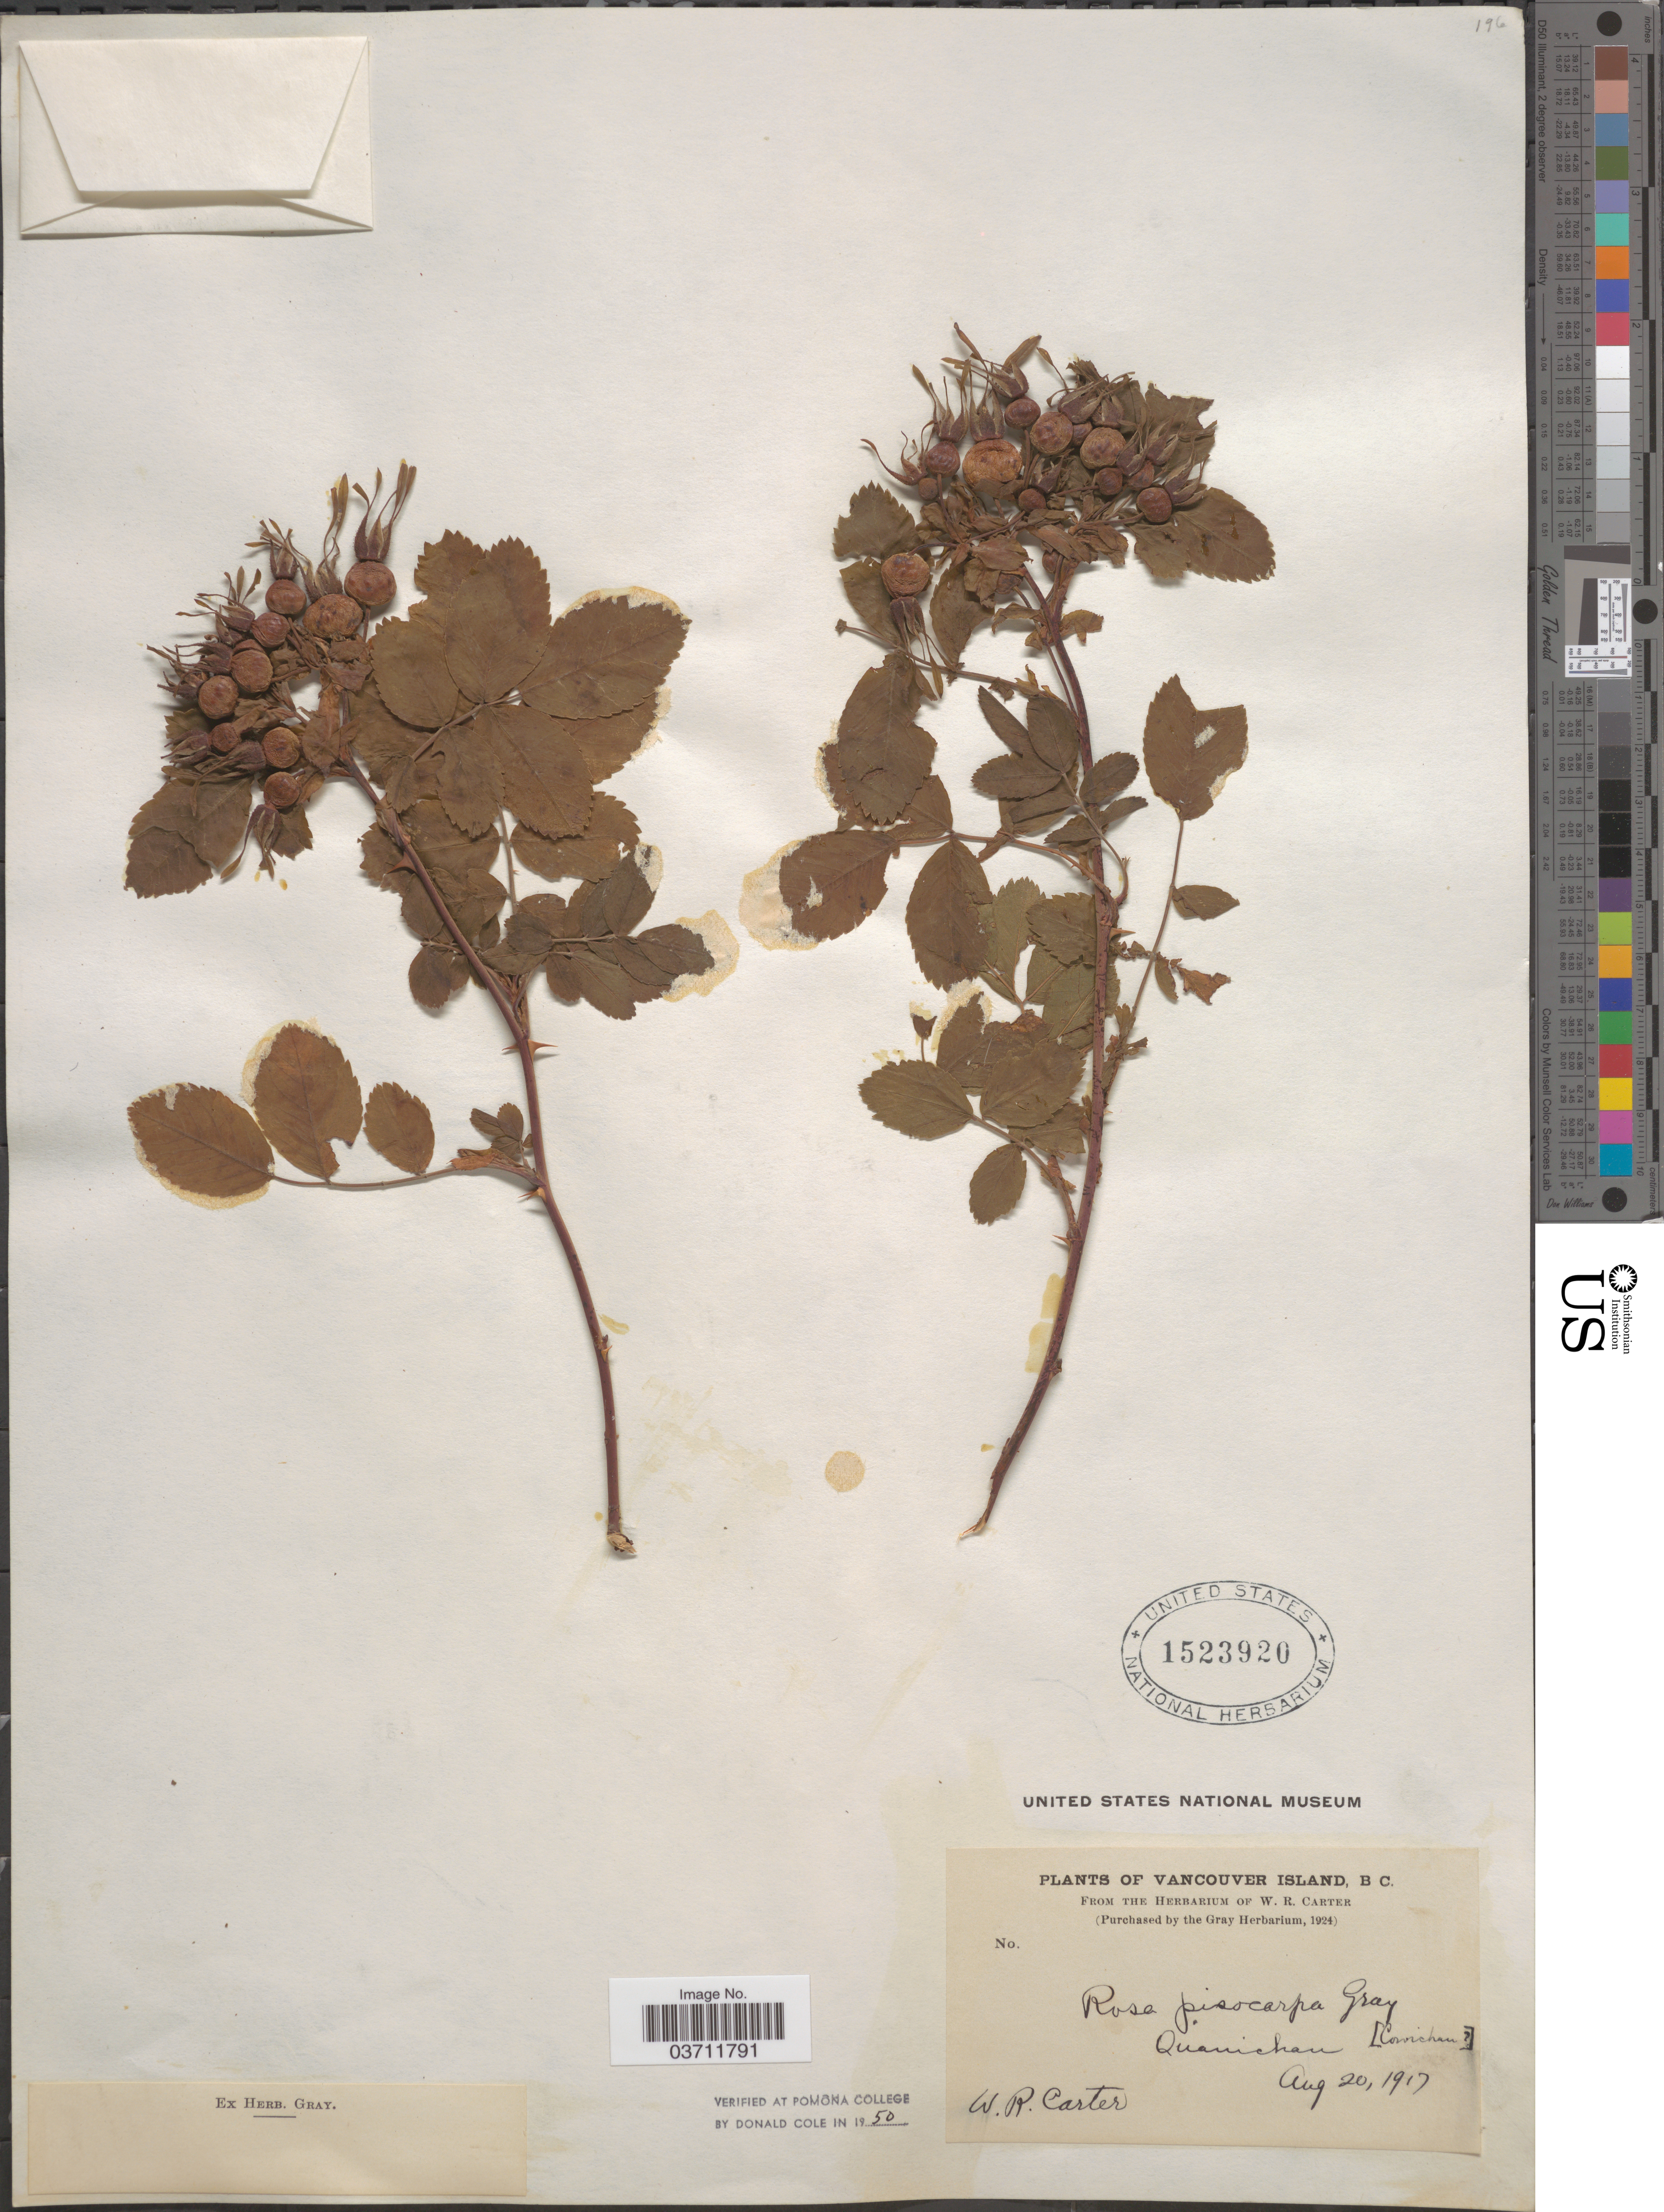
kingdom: Plantae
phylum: Tracheophyta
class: Magnoliopsida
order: Rosales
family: Rosaceae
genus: Rosa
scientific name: Rosa pisocarpa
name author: A. Gray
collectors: W. R. Carter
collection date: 1917-08-20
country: Canada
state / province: British Columbia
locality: Vancouver Island. Quanichan [Cowichan].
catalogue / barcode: US 1523920